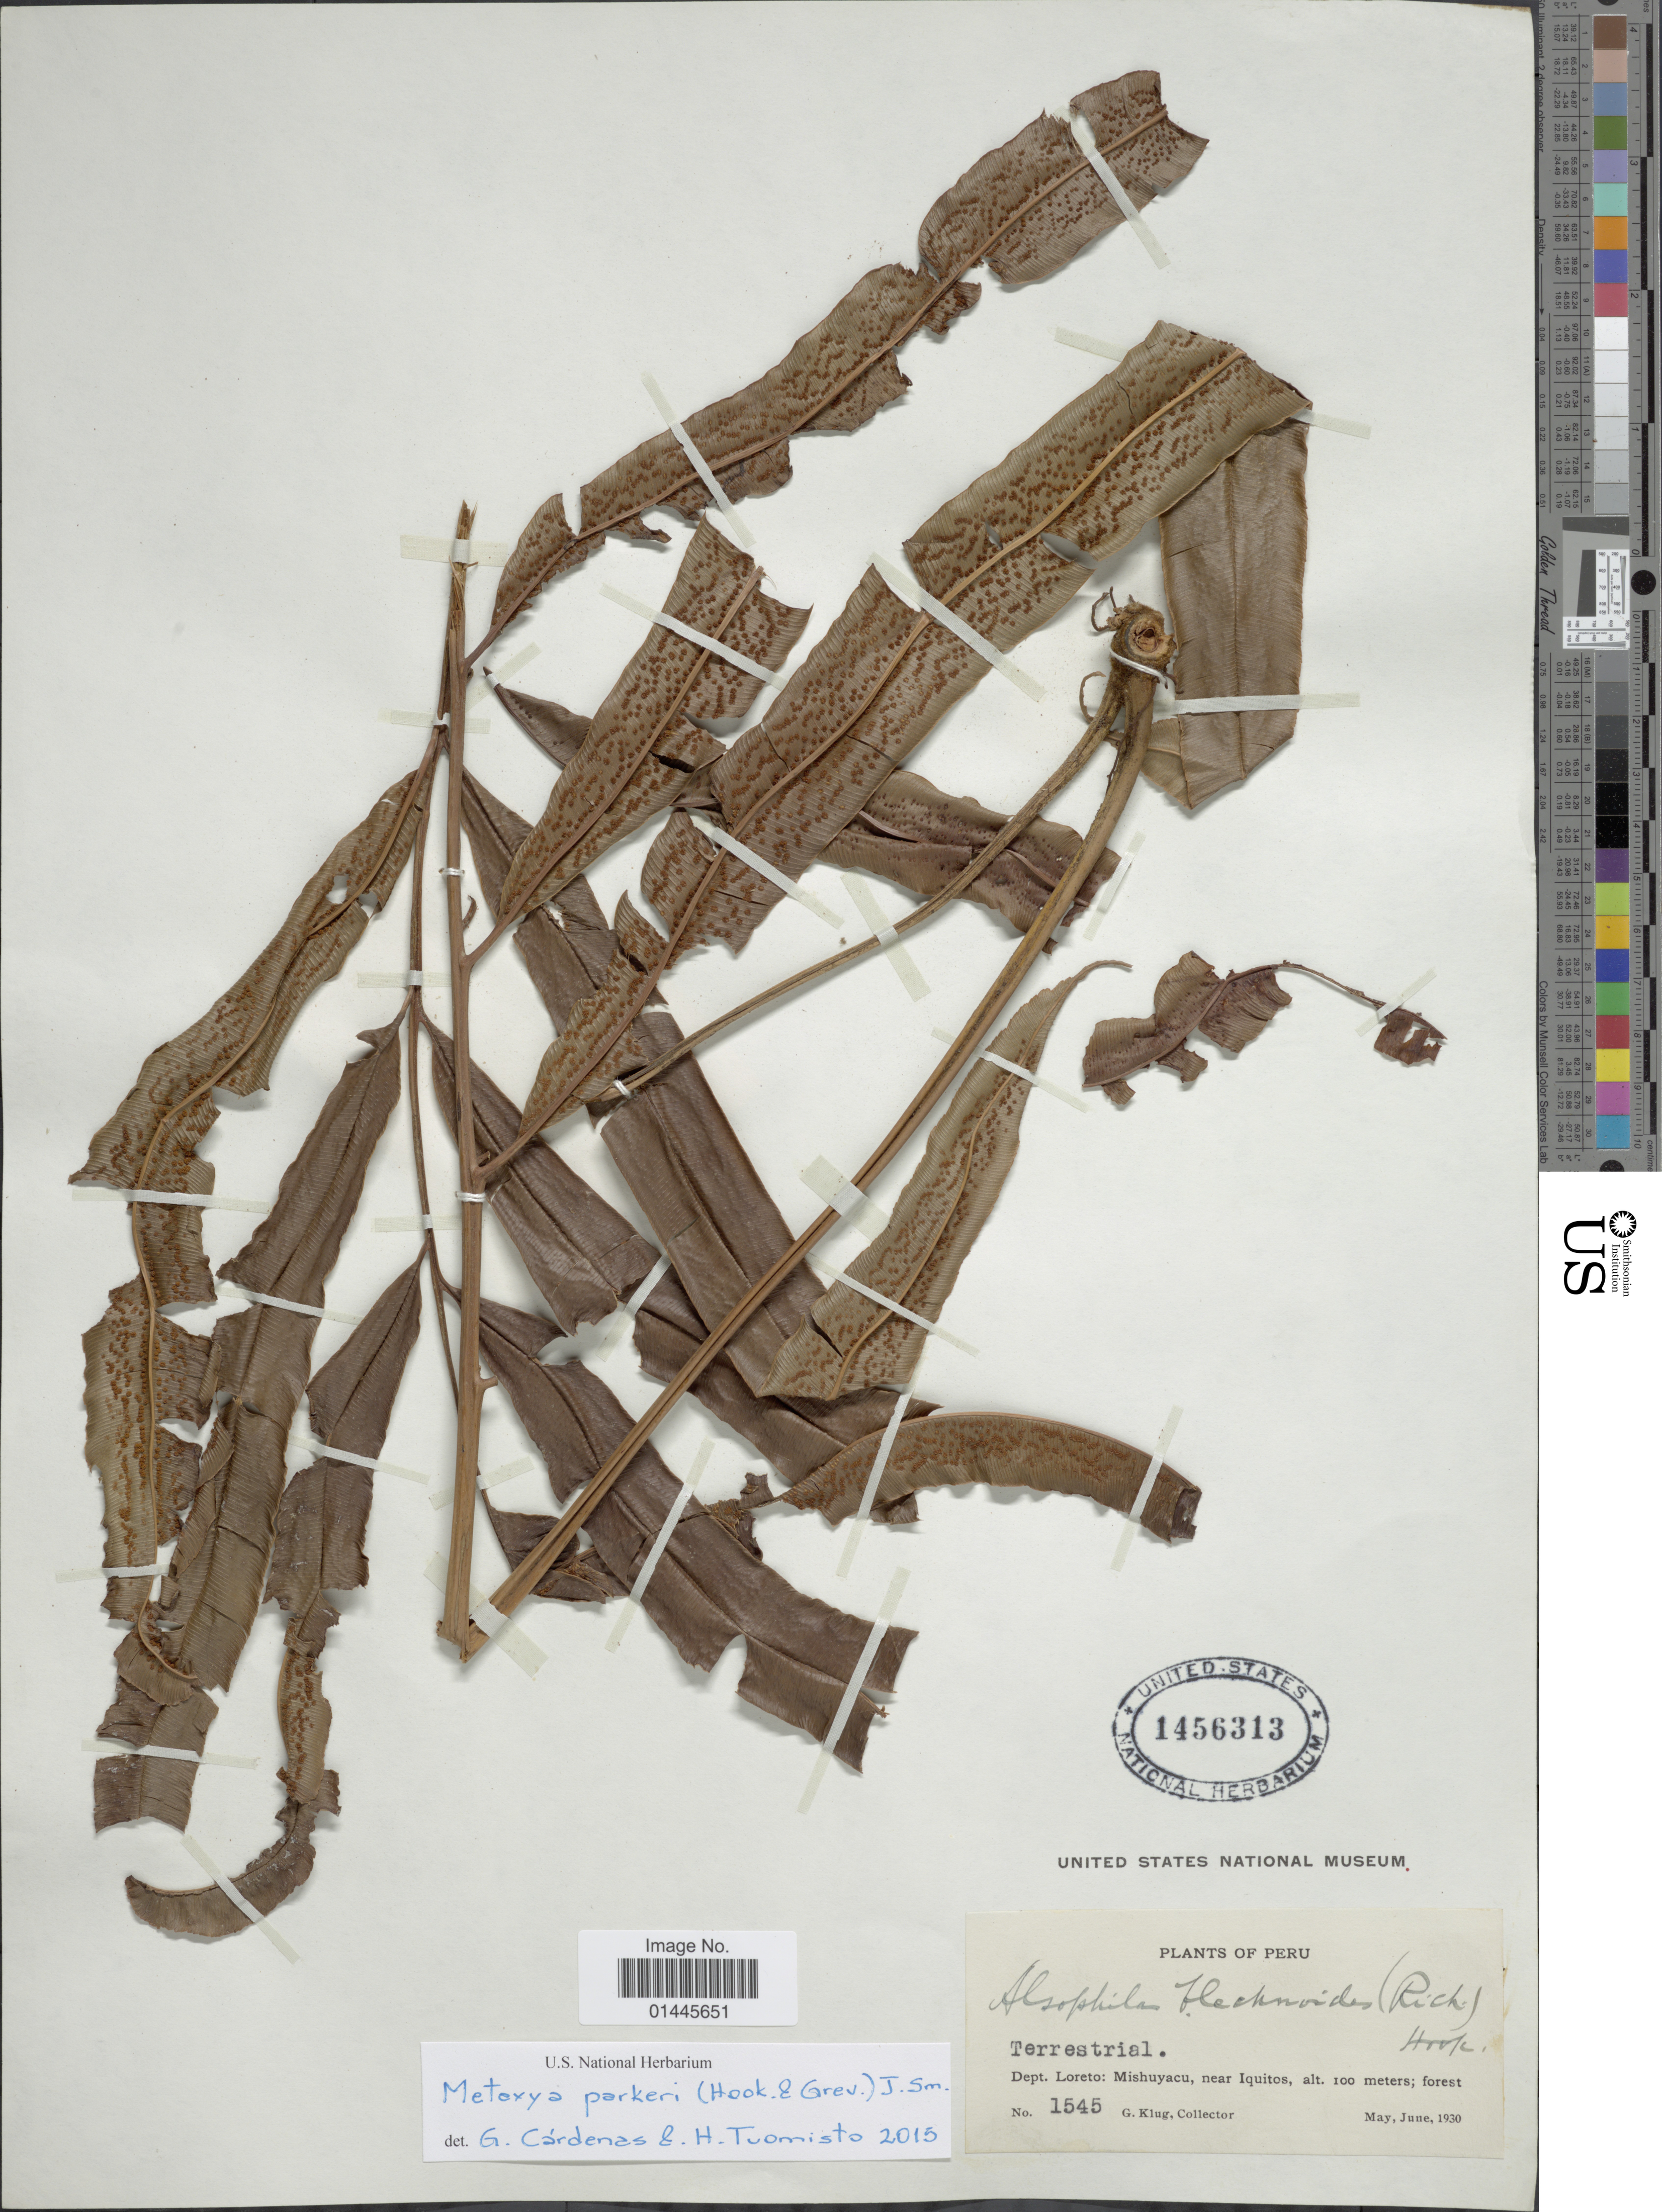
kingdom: Plantae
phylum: Tracheophyta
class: Polypodiopsida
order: Cyatheales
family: Metaxyaceae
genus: Metaxya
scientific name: Metaxya parkeri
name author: (Hook. & Grev.) J. Sm.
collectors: G. Klug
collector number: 1545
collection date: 1930-05/1930-06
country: Peru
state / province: Loreto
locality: Mishuyacu, near Iquitos.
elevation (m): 100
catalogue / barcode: US 1456313